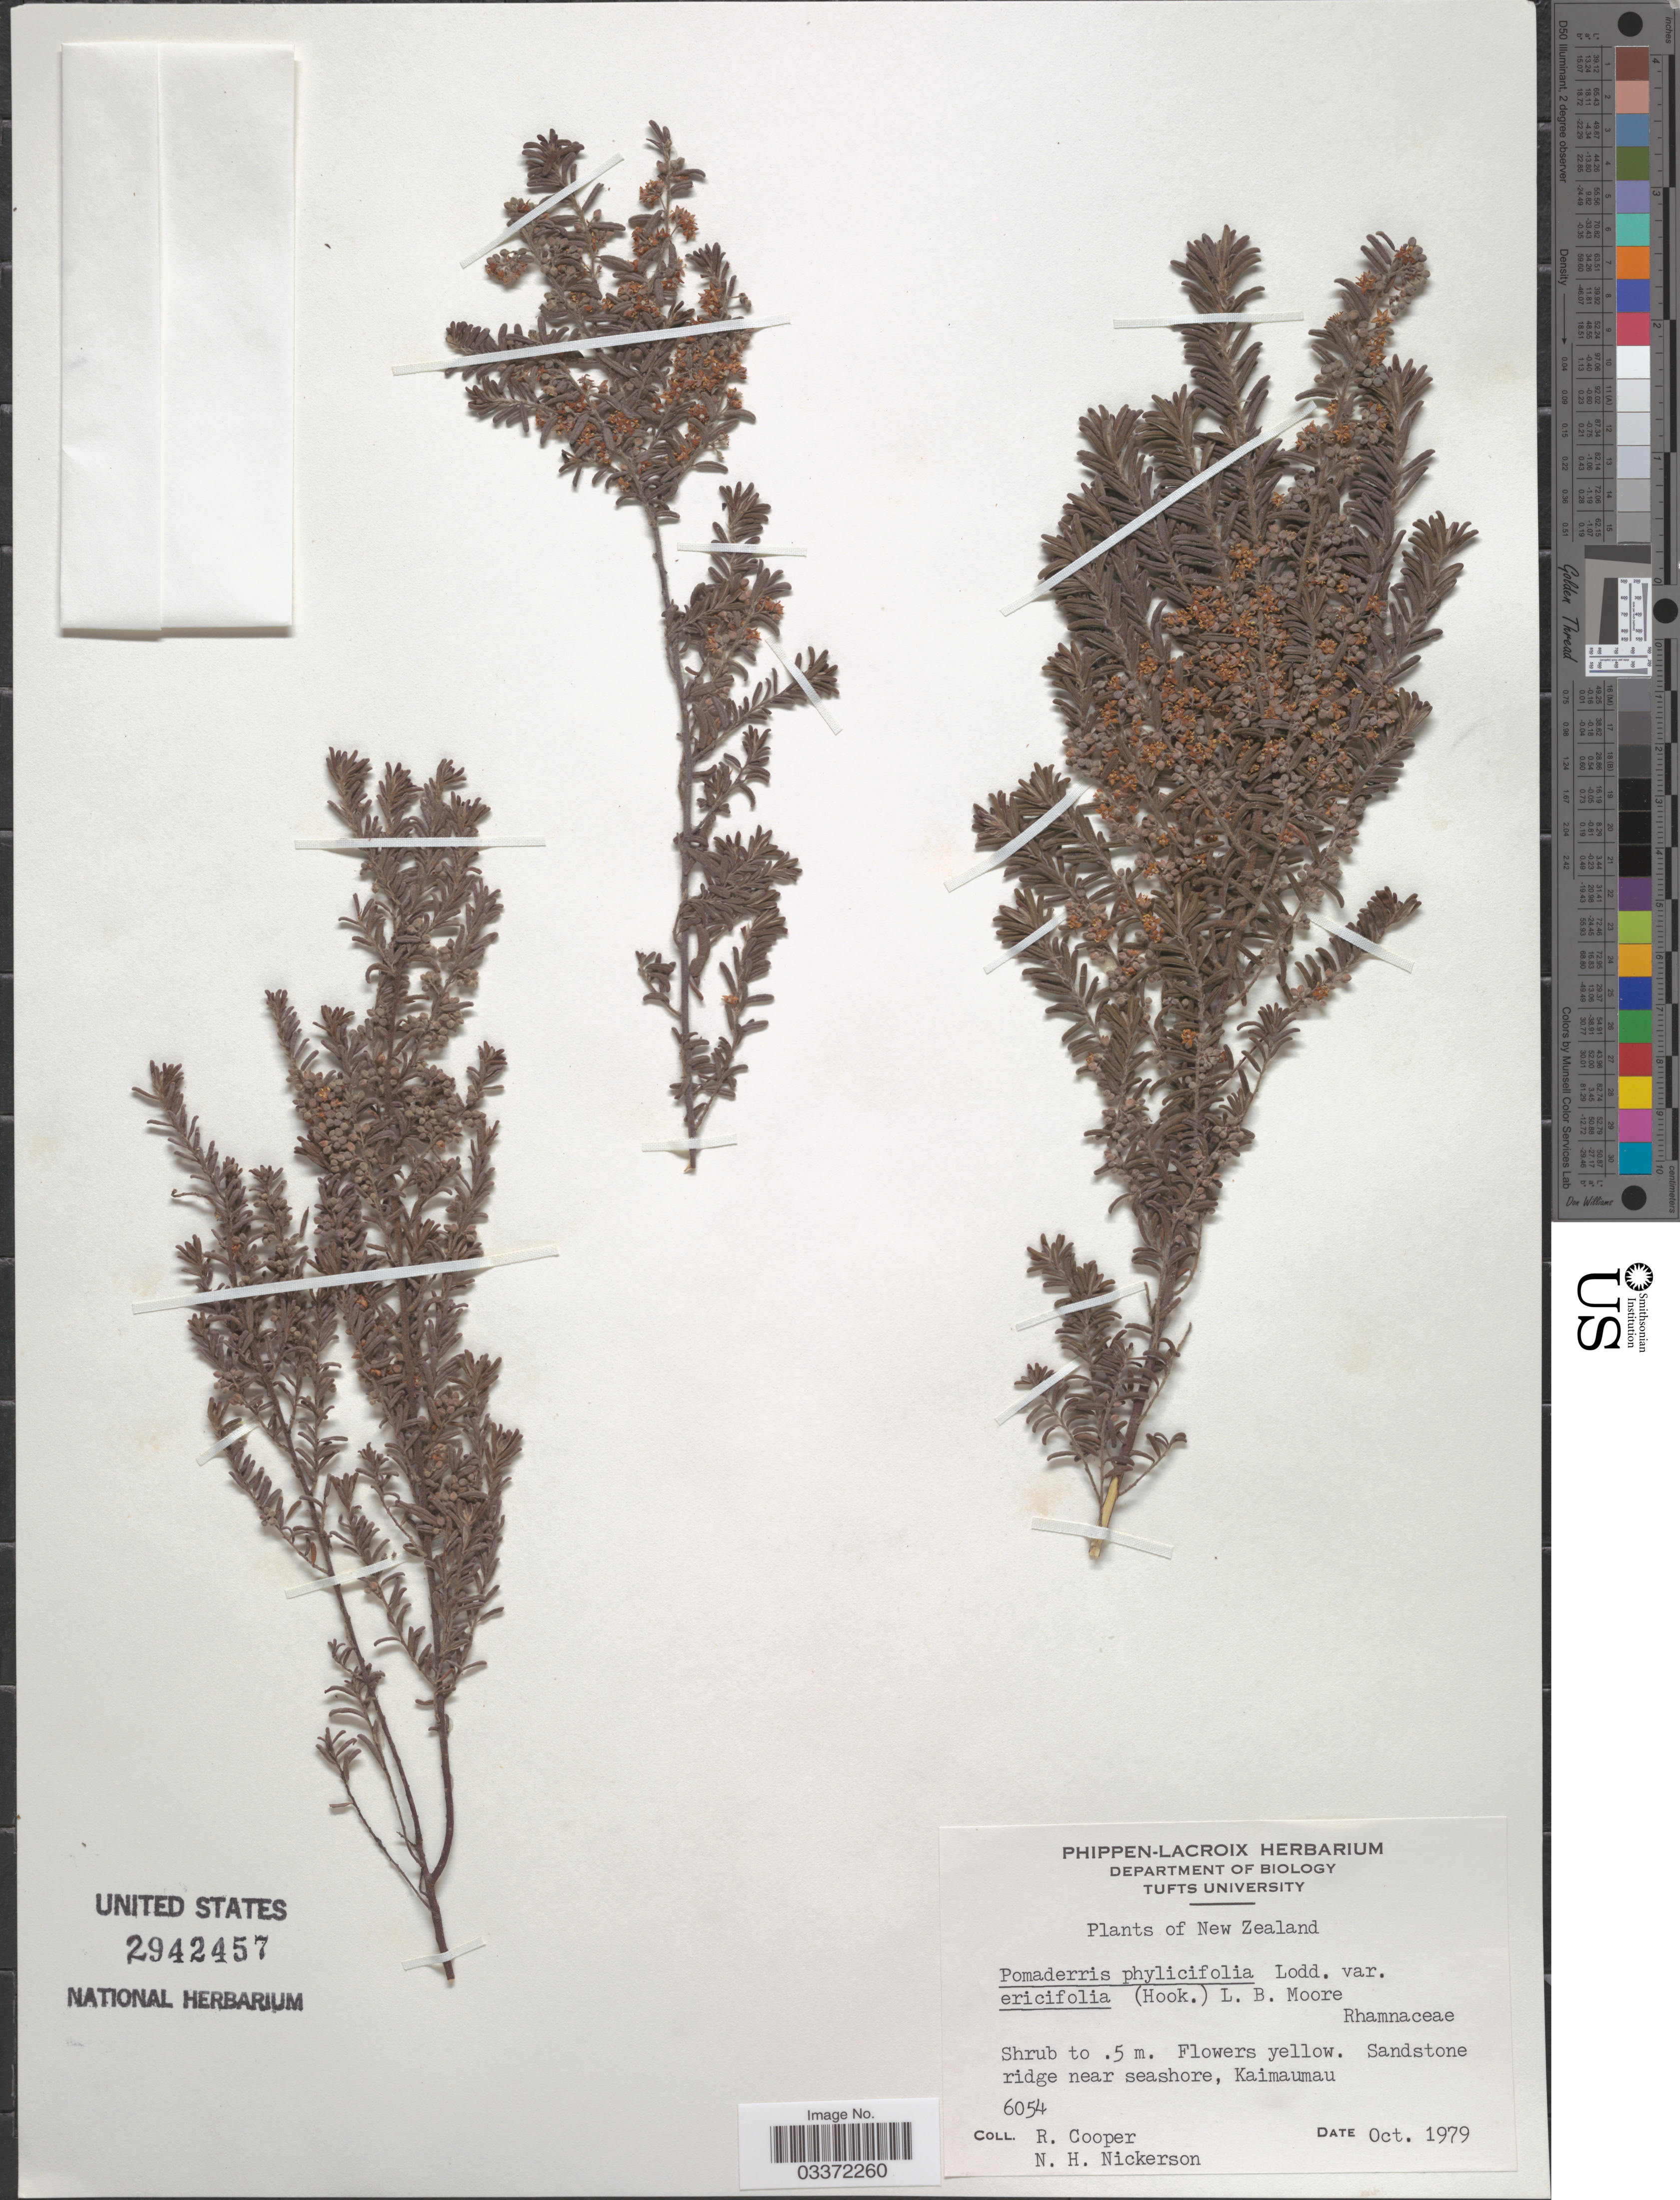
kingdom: Plantae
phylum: Tracheophyta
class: Magnoliopsida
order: Rosales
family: Rhamnaceae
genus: Pomaderris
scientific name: Pomaderris phylicifolia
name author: Link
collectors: R. Cooper & N. Nickerson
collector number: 6054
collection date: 1979-10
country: New Zealand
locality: Sandstone ridge near seashore, Kaimaumau.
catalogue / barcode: US 2942457